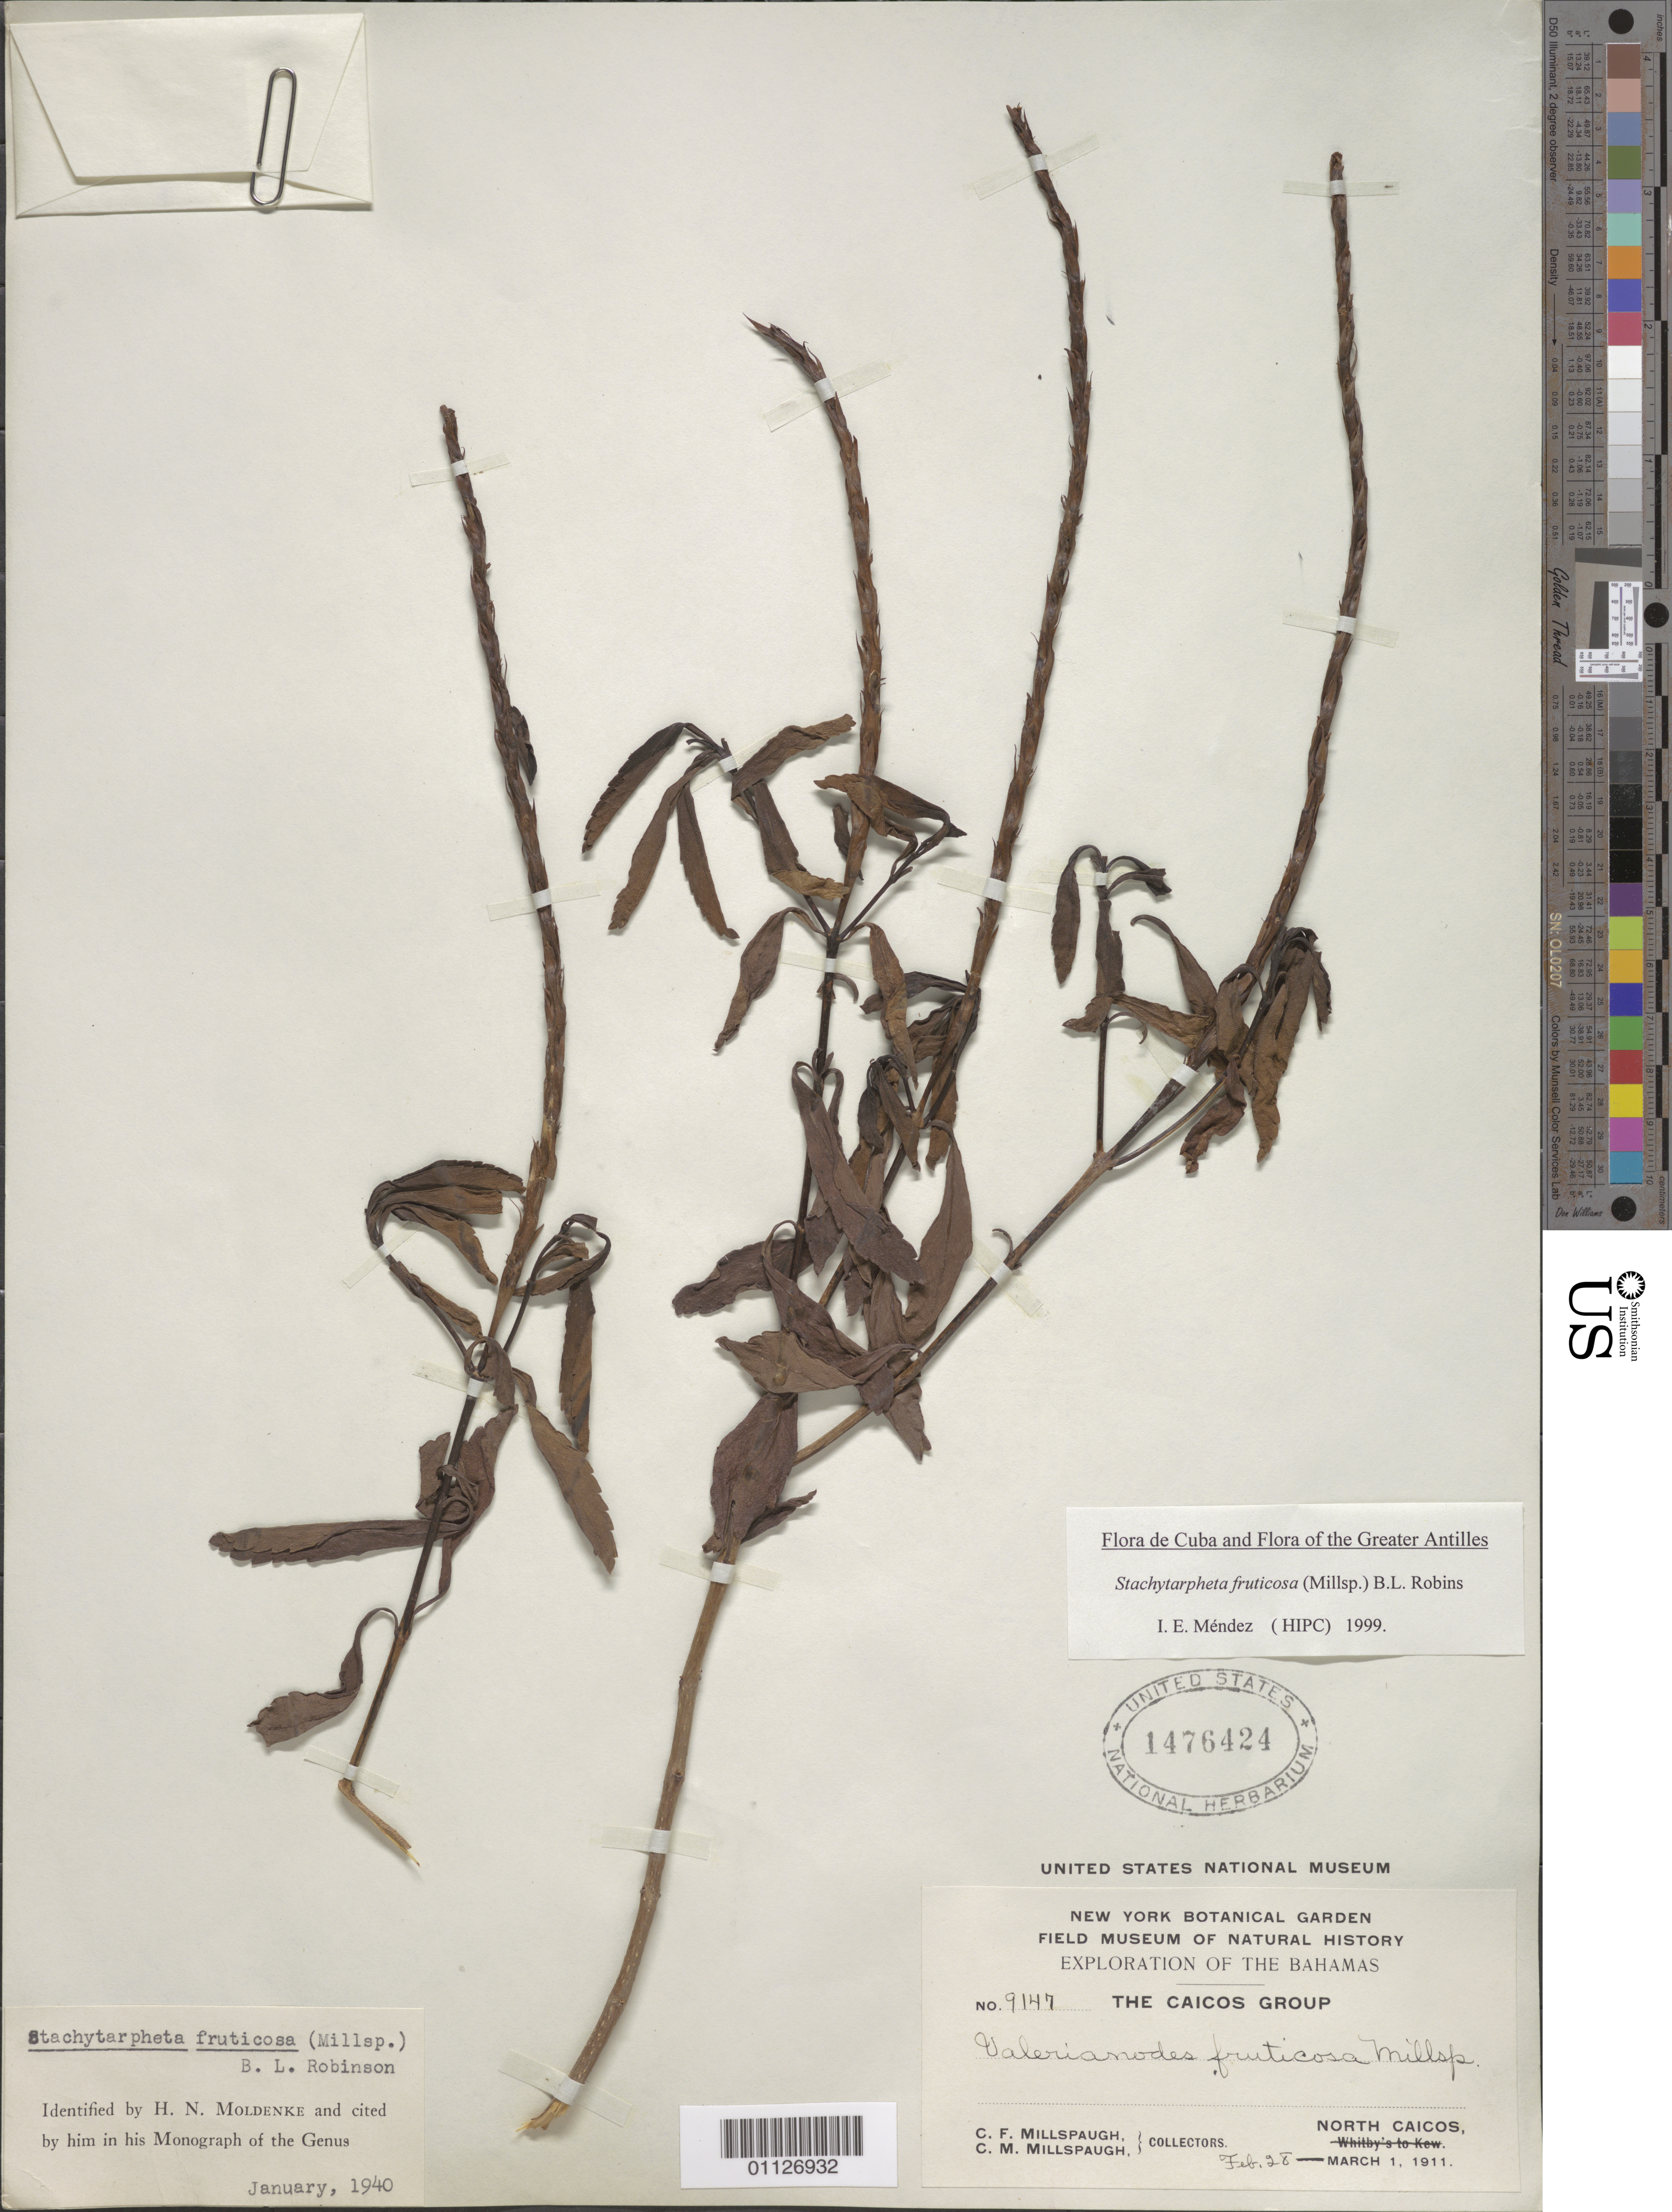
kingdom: Plantae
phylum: Tracheophyta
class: Magnoliopsida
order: Lamiales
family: Verbenaceae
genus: Stachytarpheta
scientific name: Stachytarpheta fruticosa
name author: (Millsp.) B.L. Rob.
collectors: C. F. Millspaugh & C. Millspaugh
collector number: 9147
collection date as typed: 01 Mar 1911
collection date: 1911-03-01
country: Bahamas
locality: North Caicos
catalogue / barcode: US 1476424